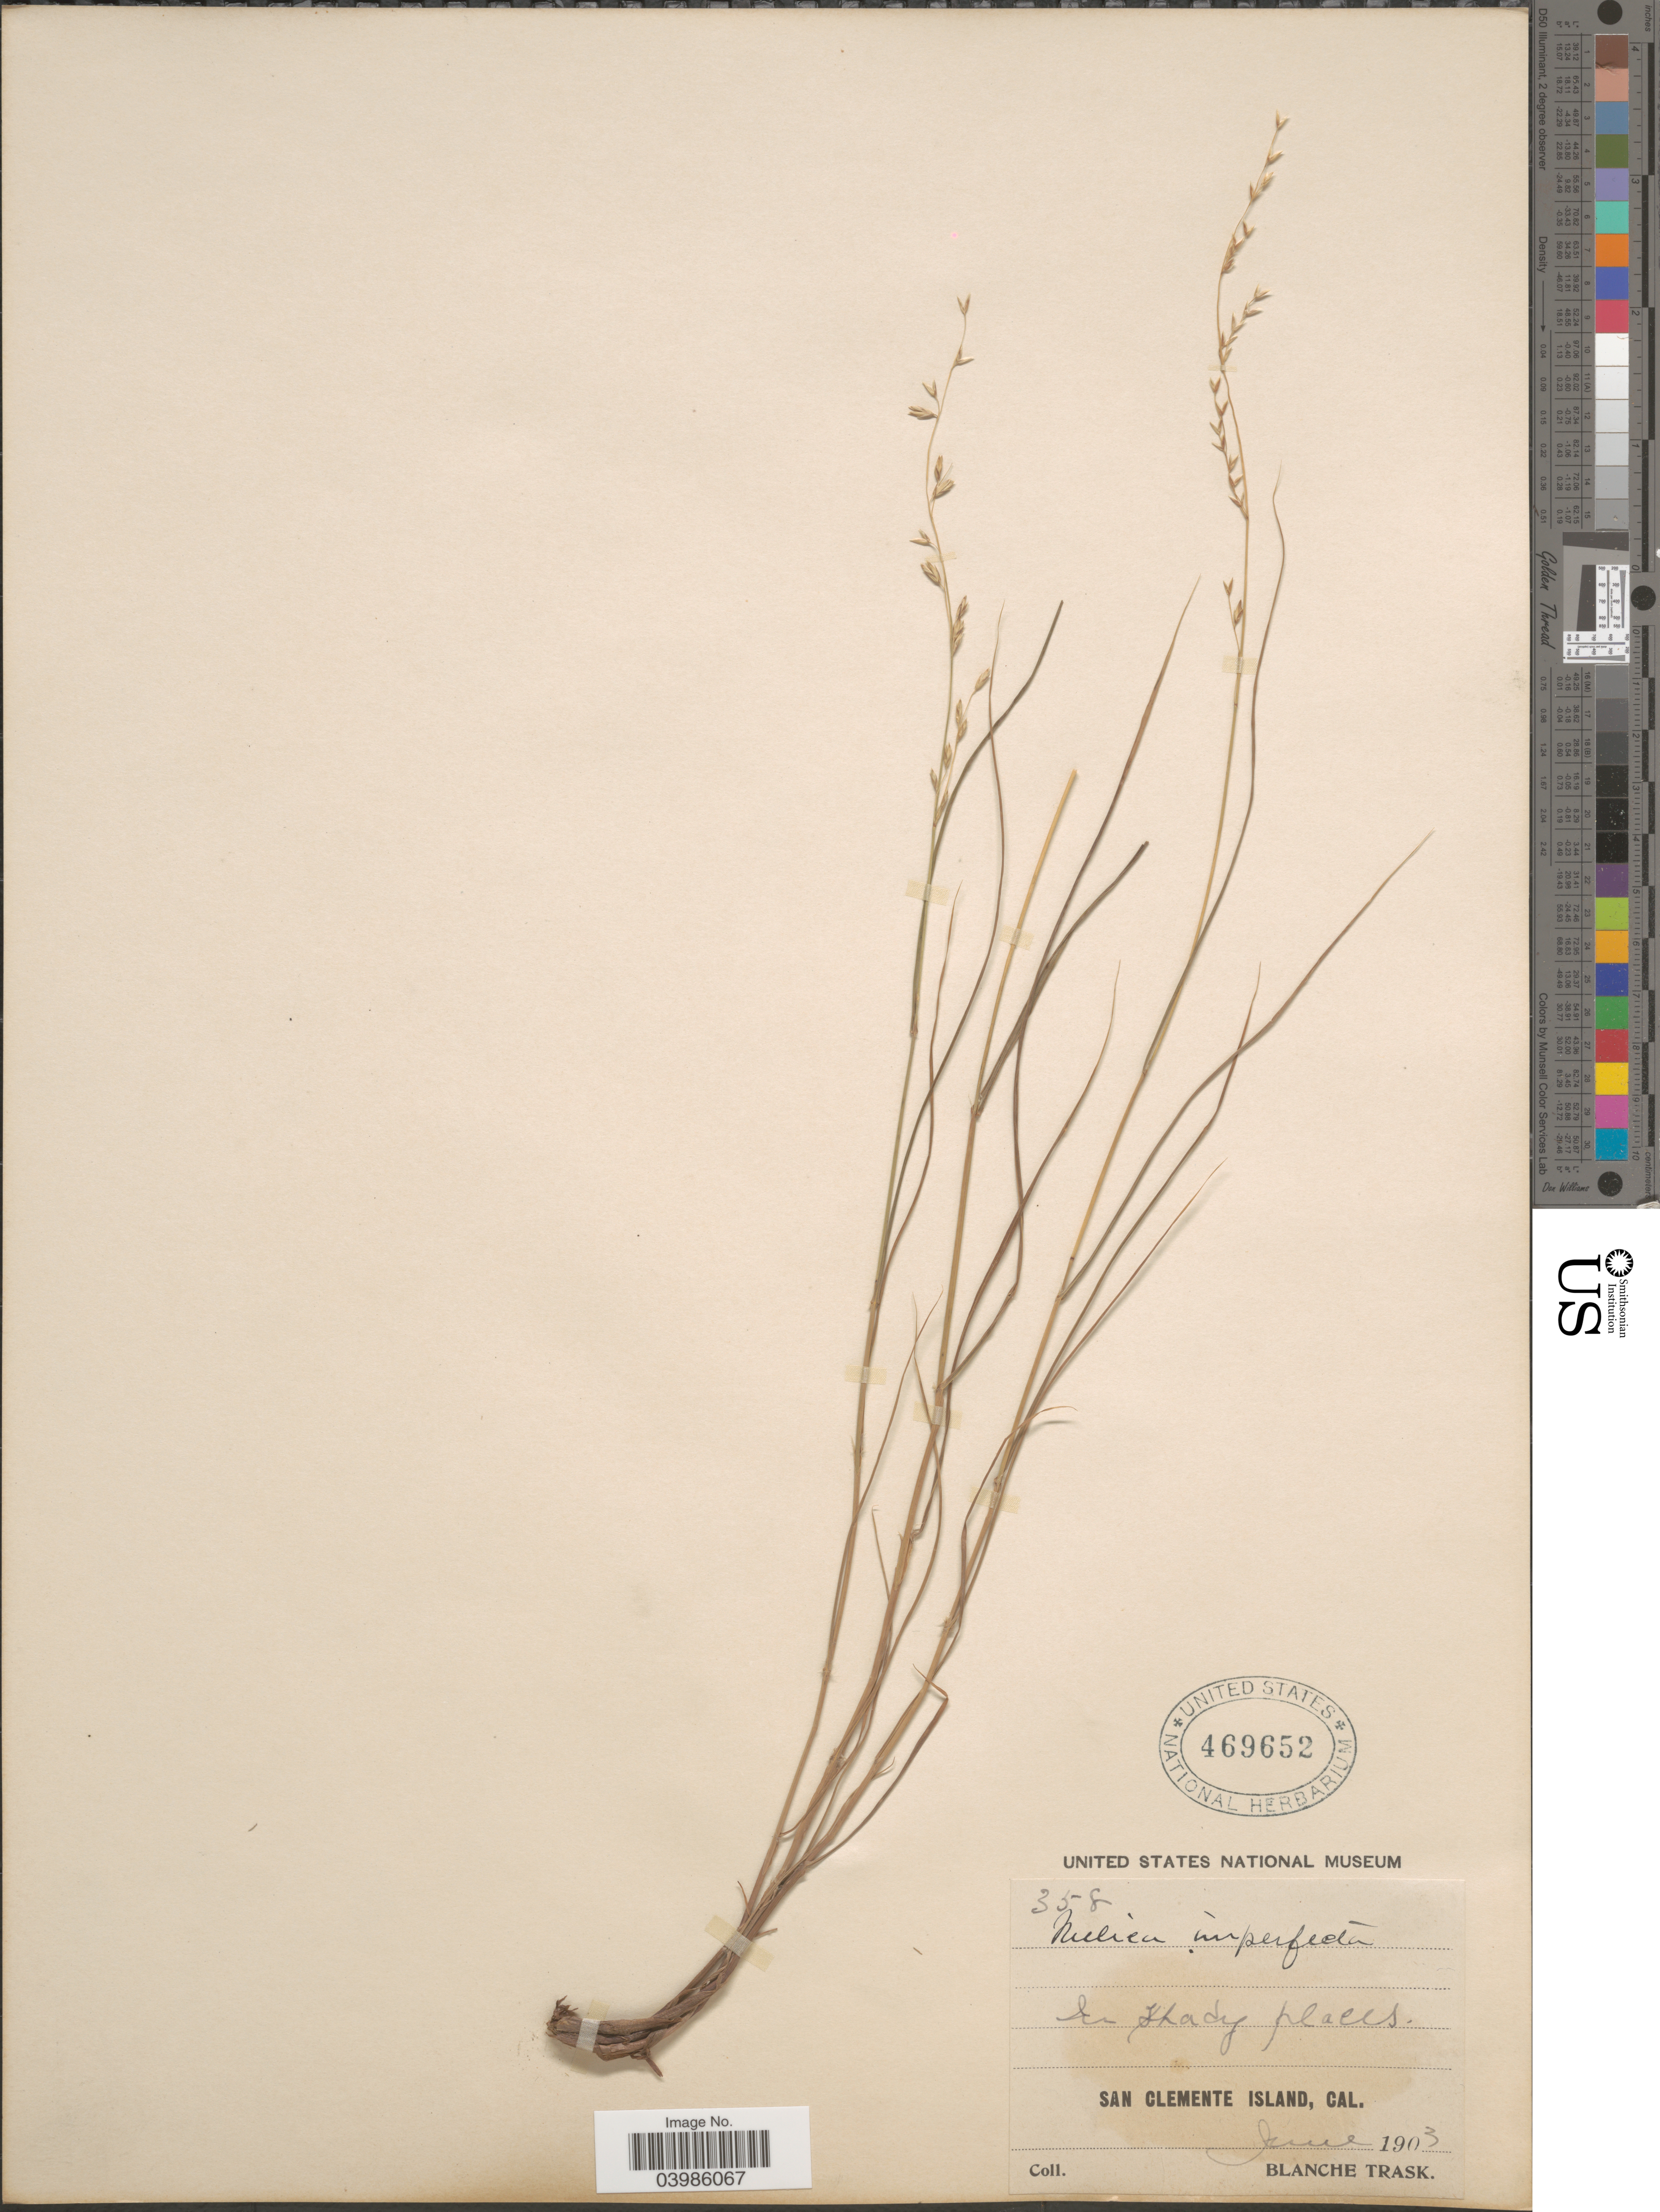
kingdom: Plantae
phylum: Tracheophyta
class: Liliopsida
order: Poales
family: Poaceae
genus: Melica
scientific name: Melica imperfecta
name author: Trin.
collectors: B. Trask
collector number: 358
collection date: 1903-06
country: United States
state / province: California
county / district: Los Angeles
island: San Clemente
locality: San Clemente Island.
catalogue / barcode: US 469652